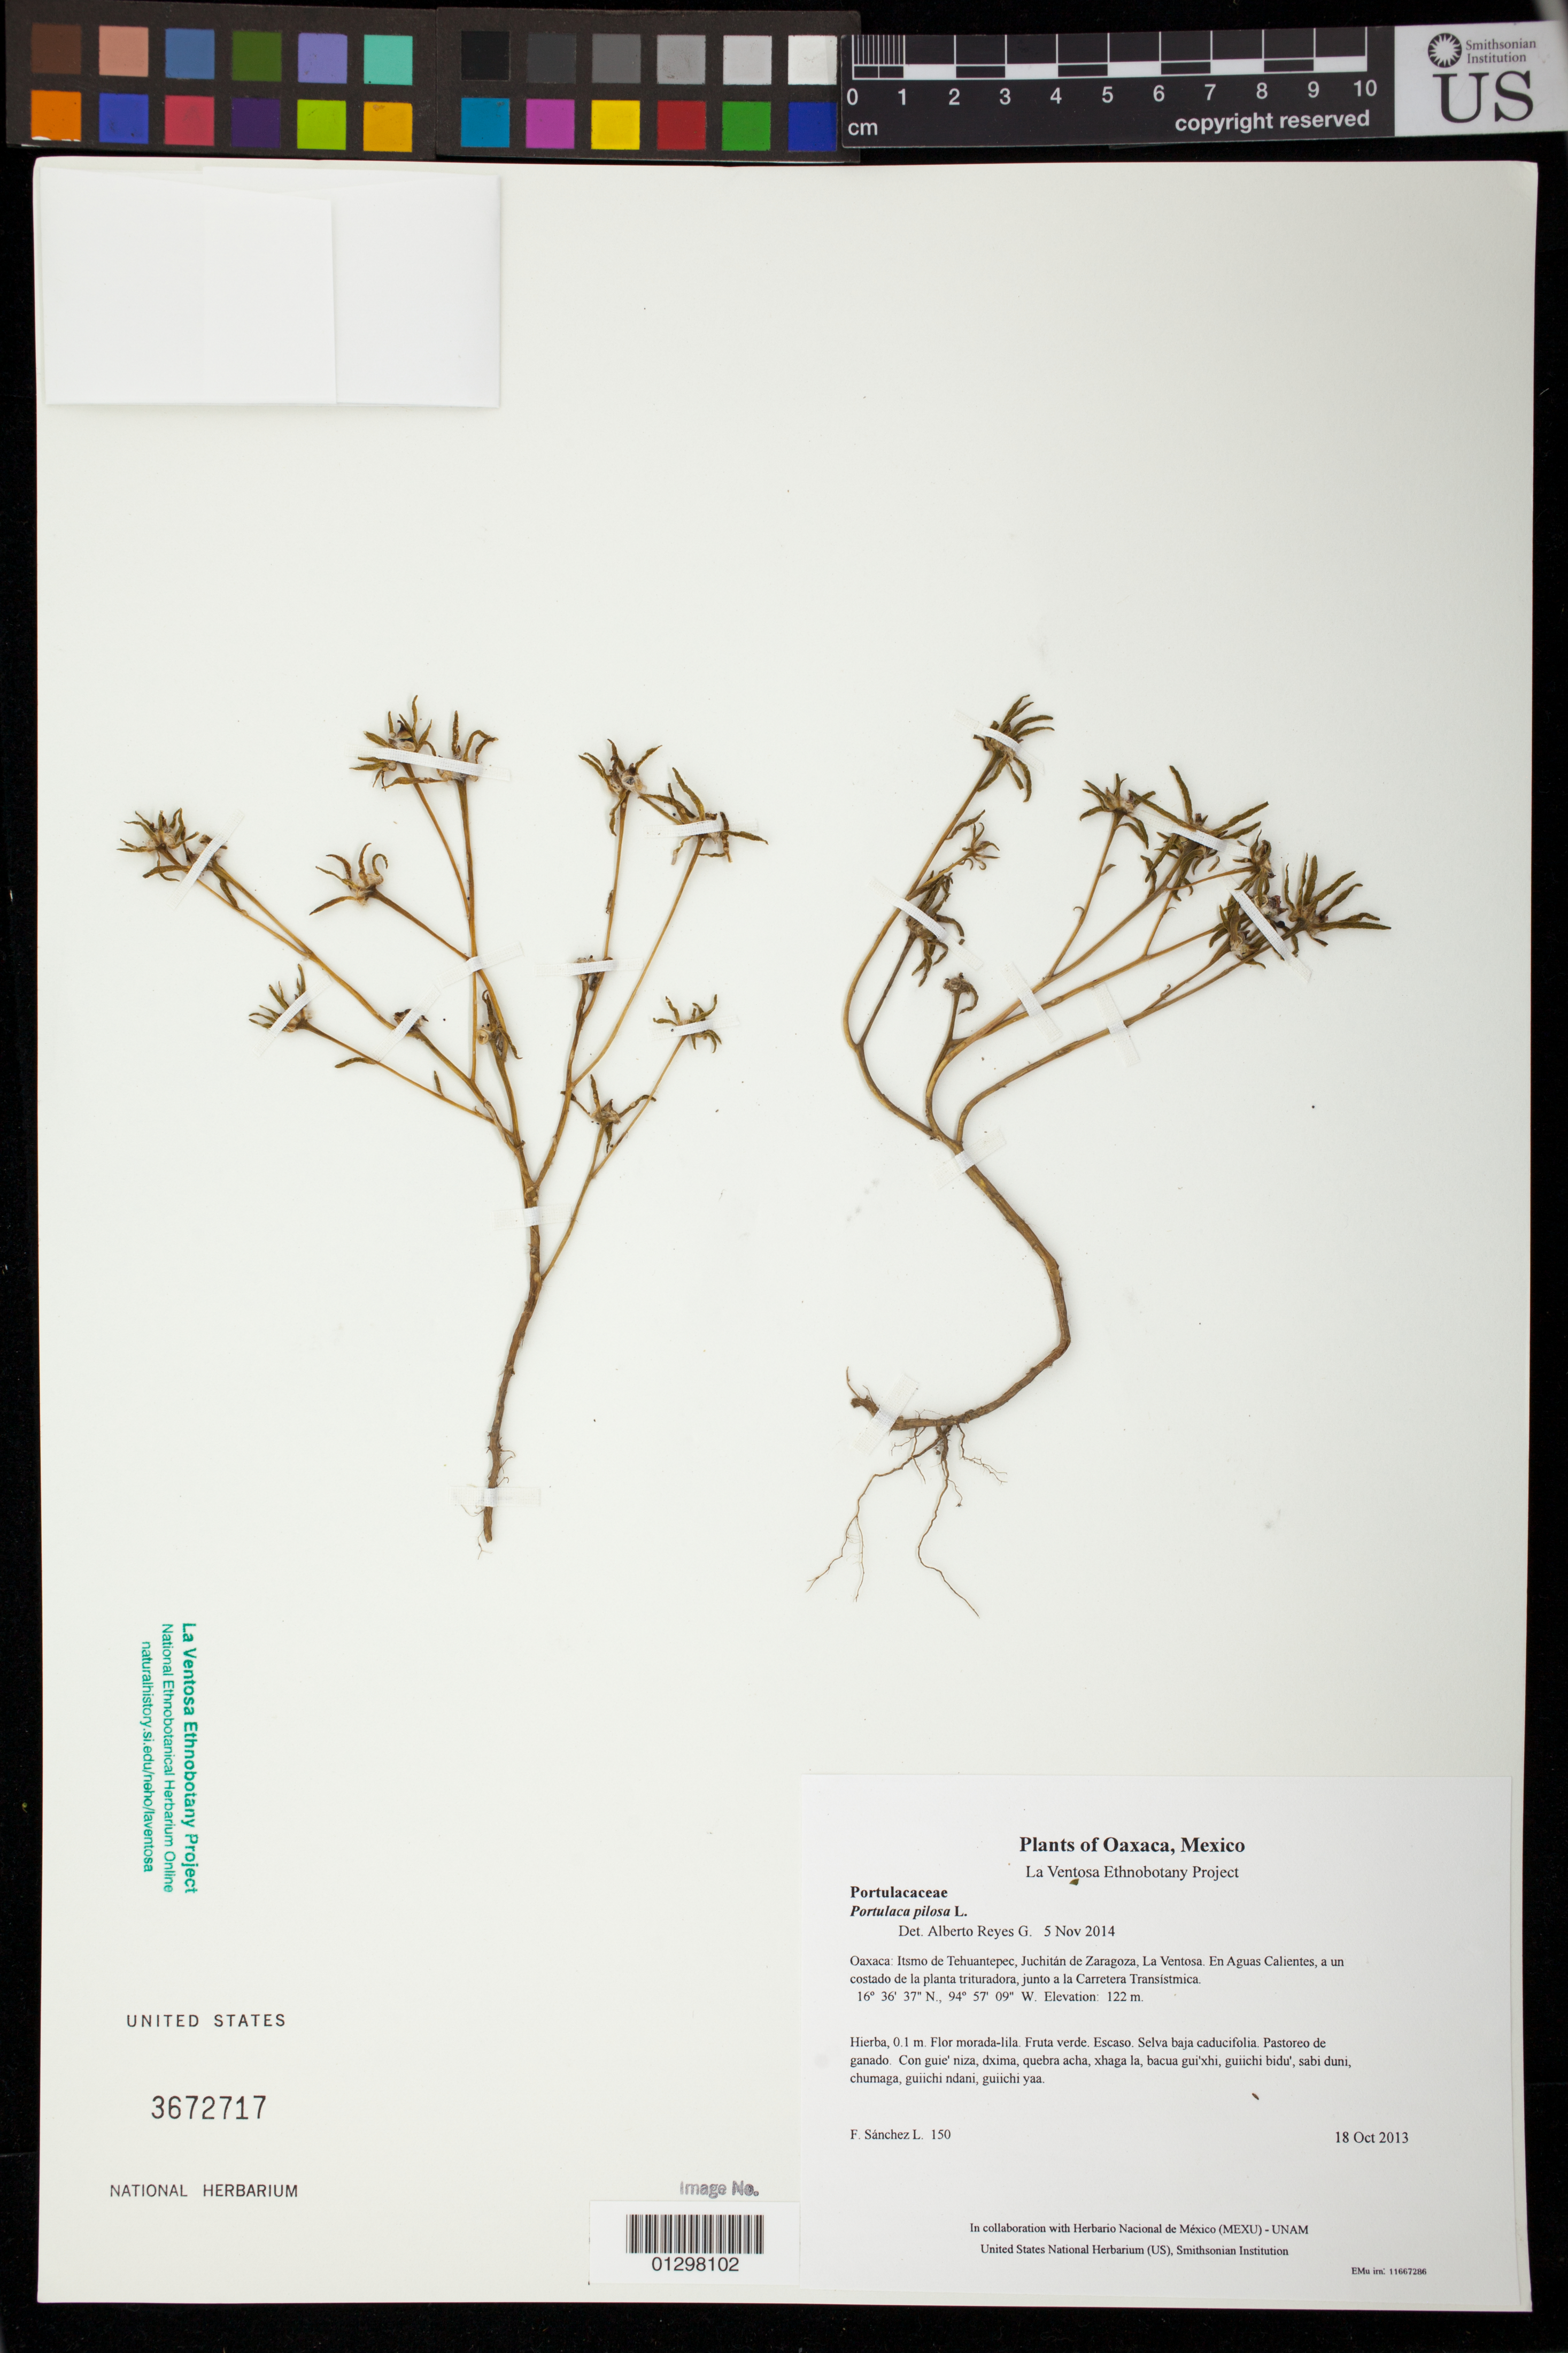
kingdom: Plantae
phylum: Tracheophyta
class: Magnoliopsida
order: Caryophyllales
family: Portulacaceae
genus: Portulaca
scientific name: Portulaca pilosa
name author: L.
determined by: Reyes García, A.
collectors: F. Sánchez L.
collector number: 150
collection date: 2013-10-18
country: Mexico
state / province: Oaxaca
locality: Itsmo de Tehuantepec, Juchitán de Zaragoza, La Ventosa. En Aguas Calientes, a un costado de la planta trituradora, junto a la Carretera Transístmica.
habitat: Selva baja caducifolia. Pastoreo de ganado.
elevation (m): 122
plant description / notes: MEXU, US; Guixi bandaga. 0.1 m. Guie' nagu-lila. Cuaananaxhi naga'. Huaxie'.; amor de un rato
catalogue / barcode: US 3672717